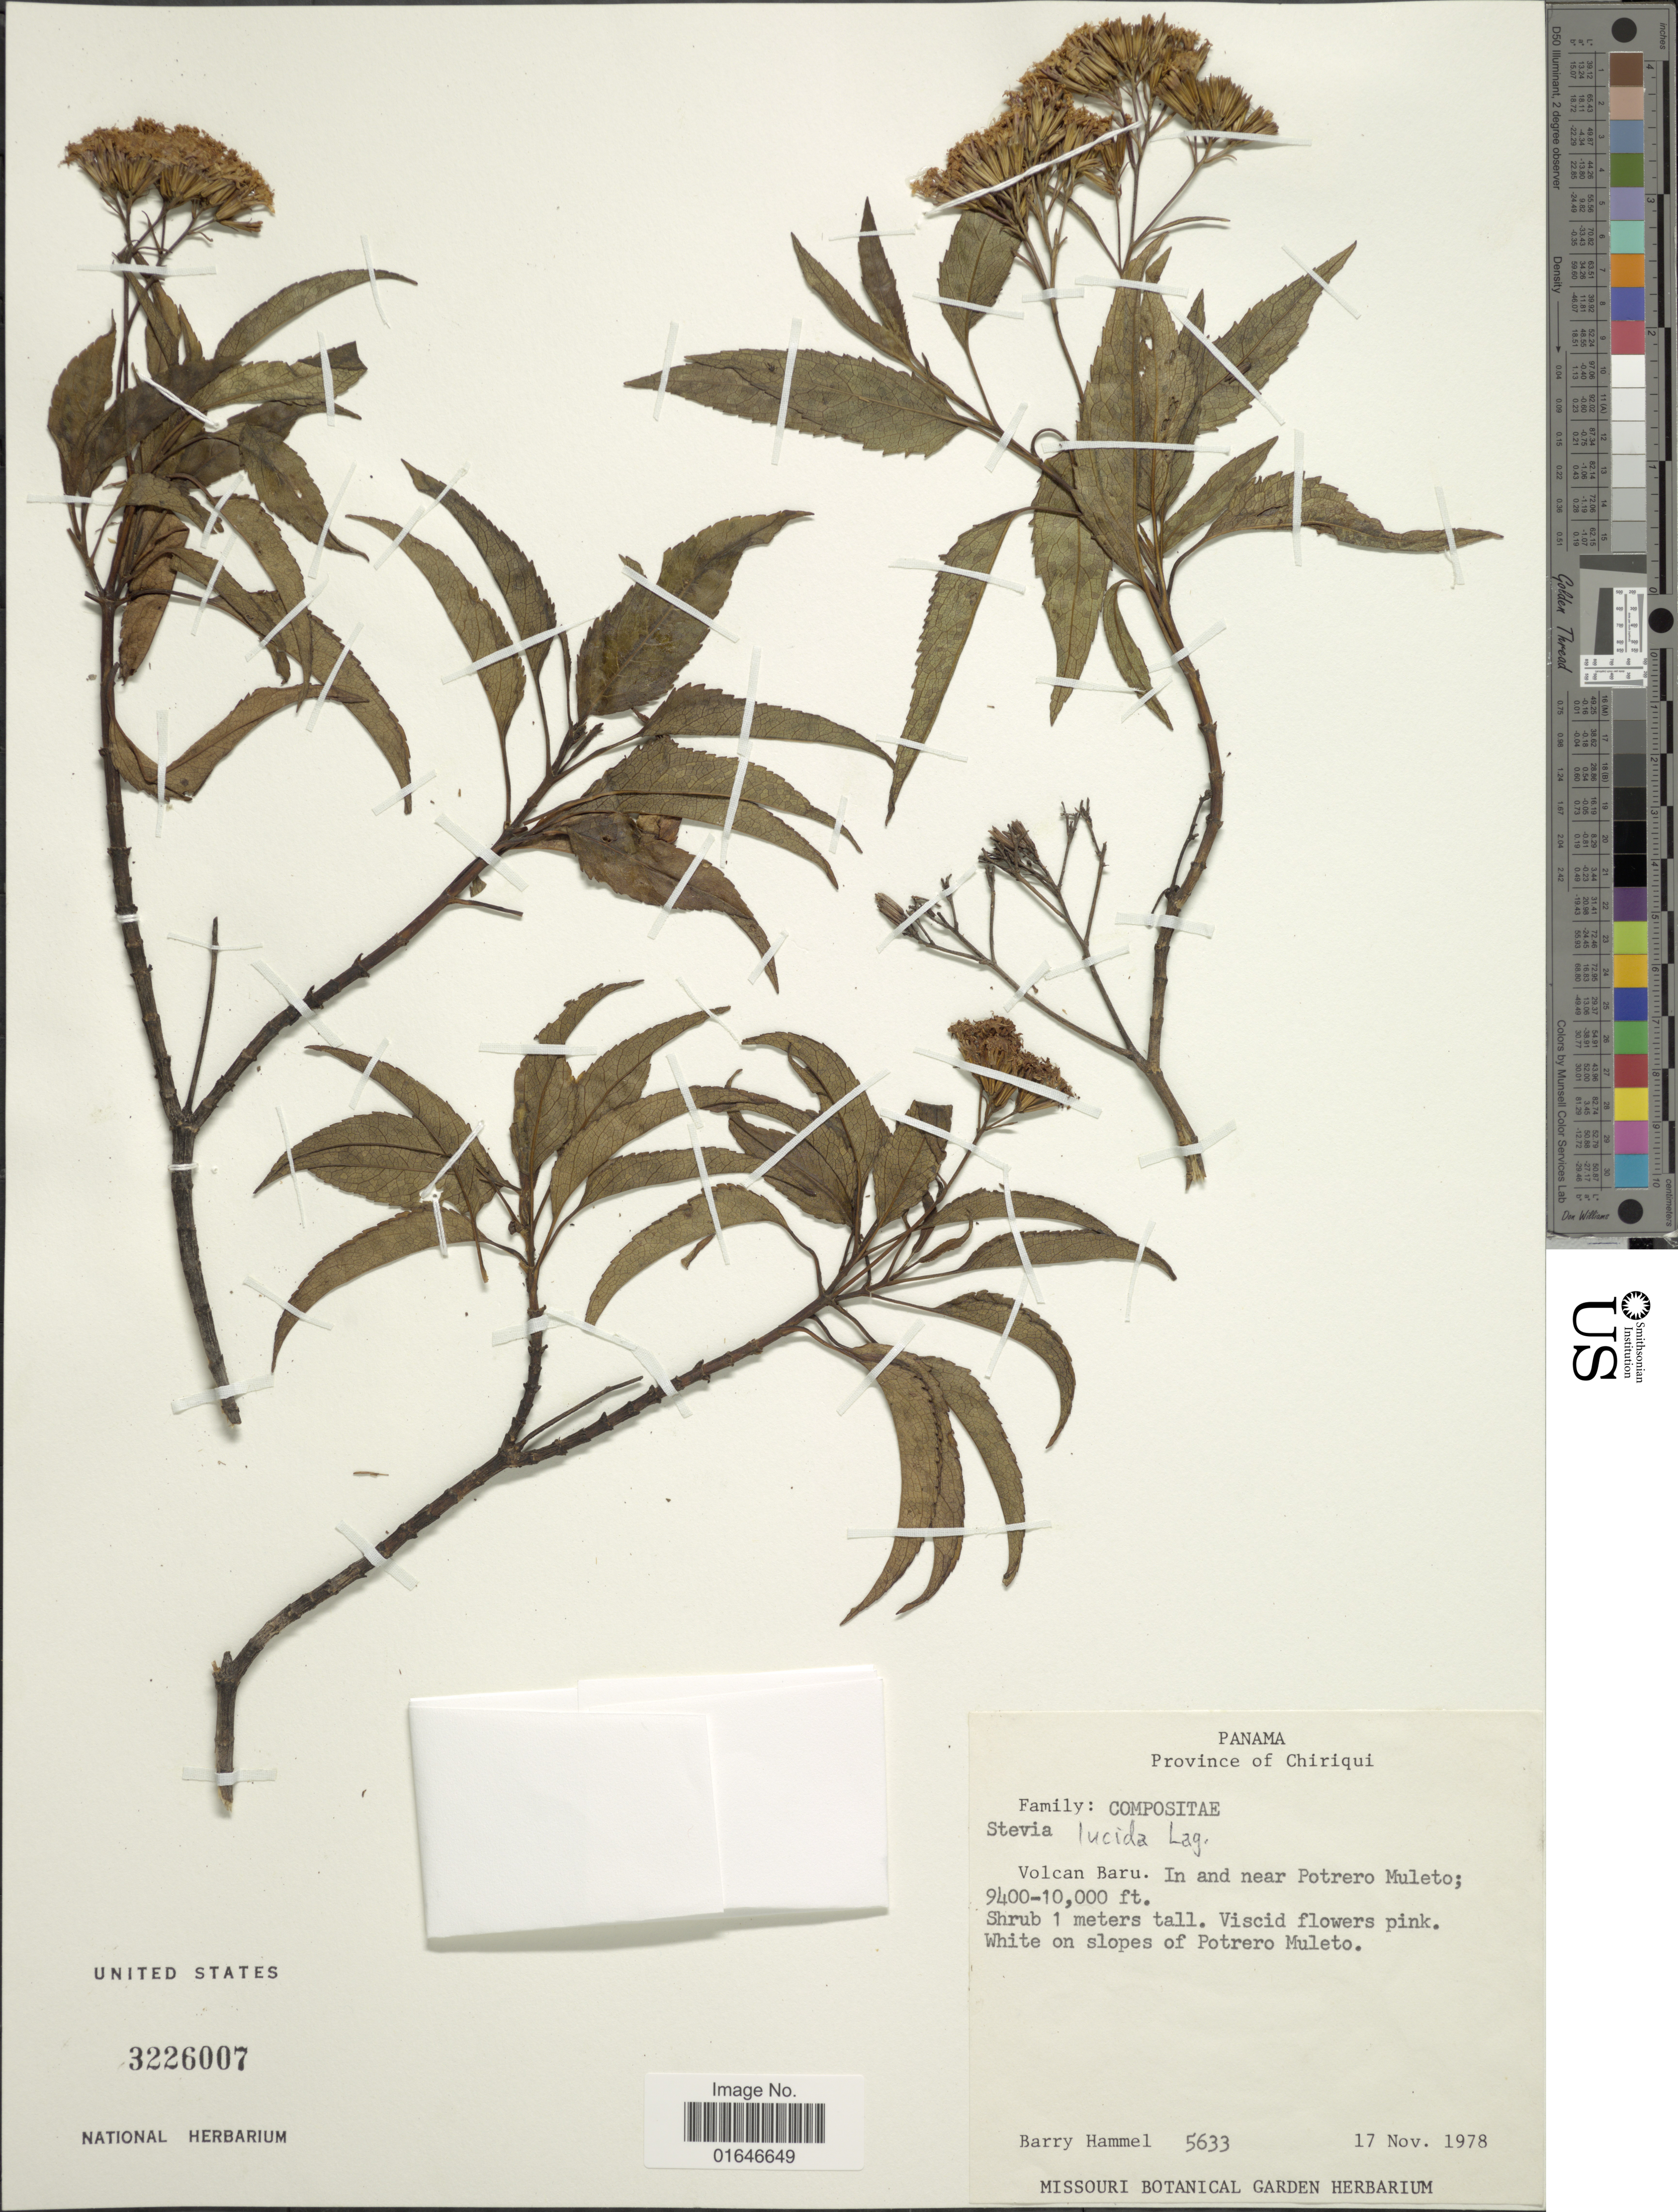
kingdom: Plantae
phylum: Tracheophyta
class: Magnoliopsida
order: Asterales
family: Asteraceae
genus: Stevia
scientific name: Stevia lucida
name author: Lag.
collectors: B. Hammel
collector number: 5633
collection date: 1978-11-17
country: Panama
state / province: Chiriqui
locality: Province of Chiriqui, Volcan Baru, In and near Potrero Muleto.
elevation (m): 2865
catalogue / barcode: US 3226007